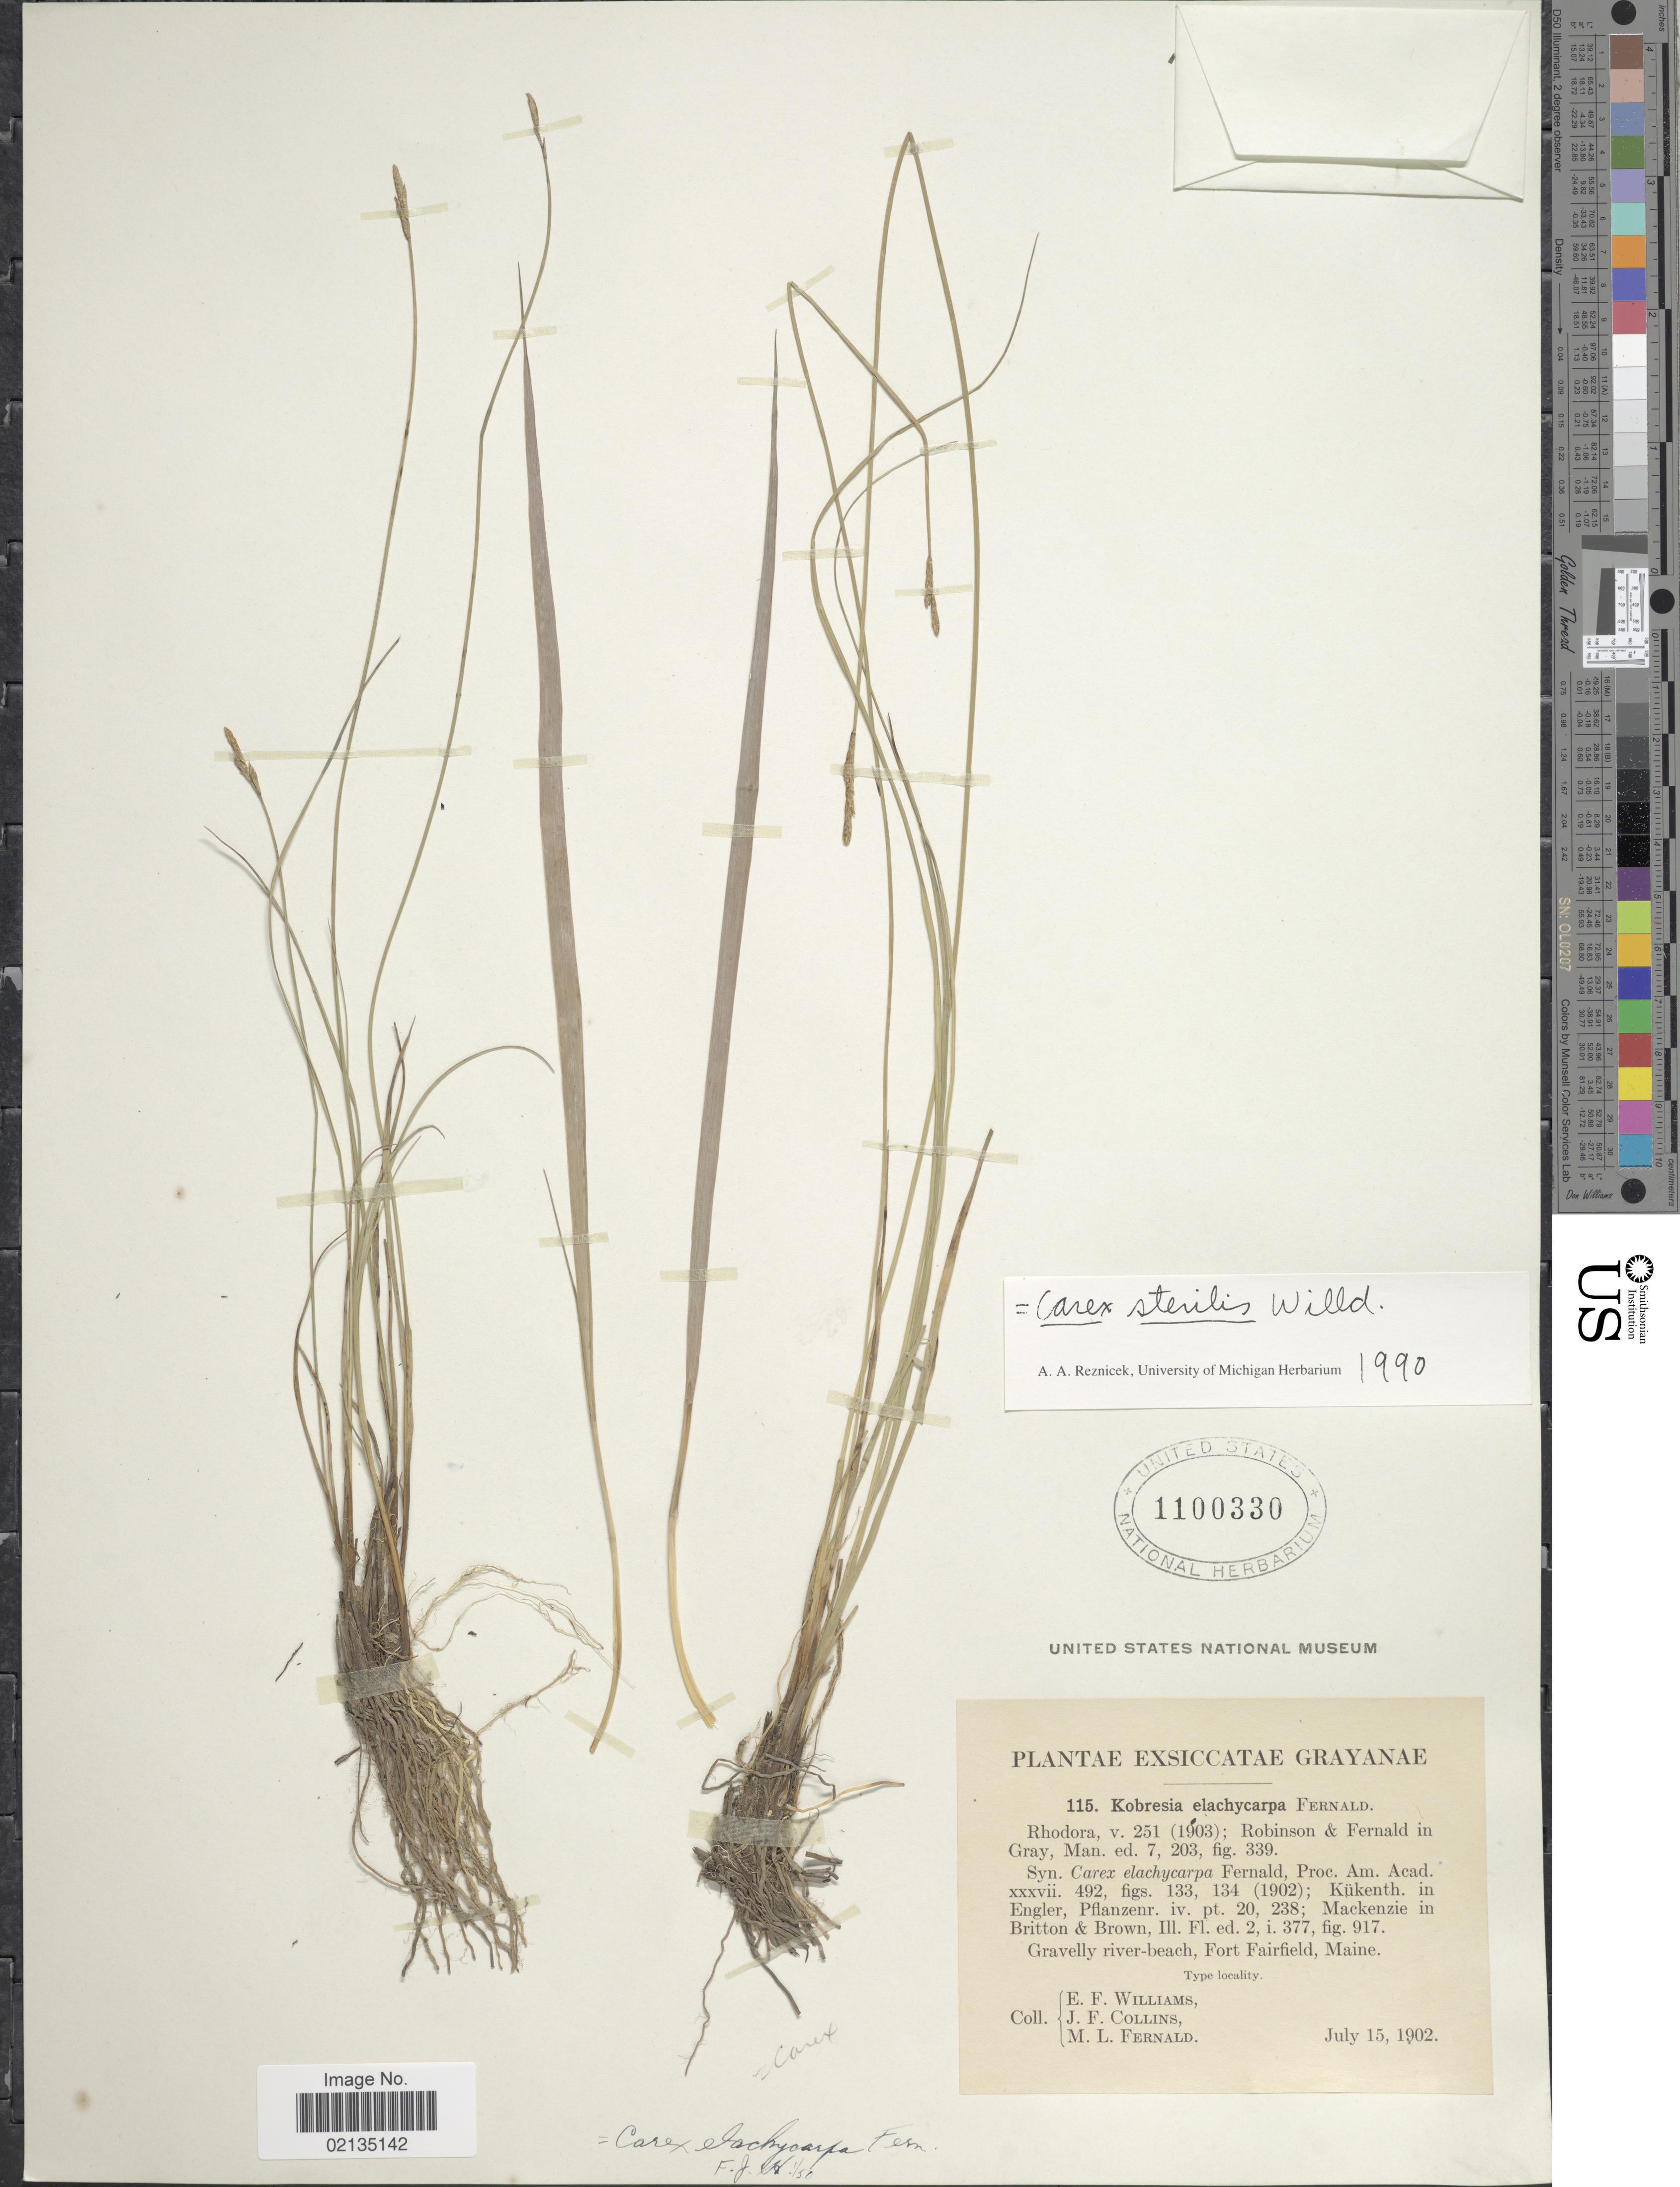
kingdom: Plantae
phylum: Tracheophyta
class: Liliopsida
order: Poales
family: Cyperaceae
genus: Carex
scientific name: Carex sterilis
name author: Willd.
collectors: E. Williams, J. Collins & M. L. Fernald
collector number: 115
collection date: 1902-07-15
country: United States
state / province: Maine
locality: Gravelly river-beach, Fort Fairfield.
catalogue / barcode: US 1100330